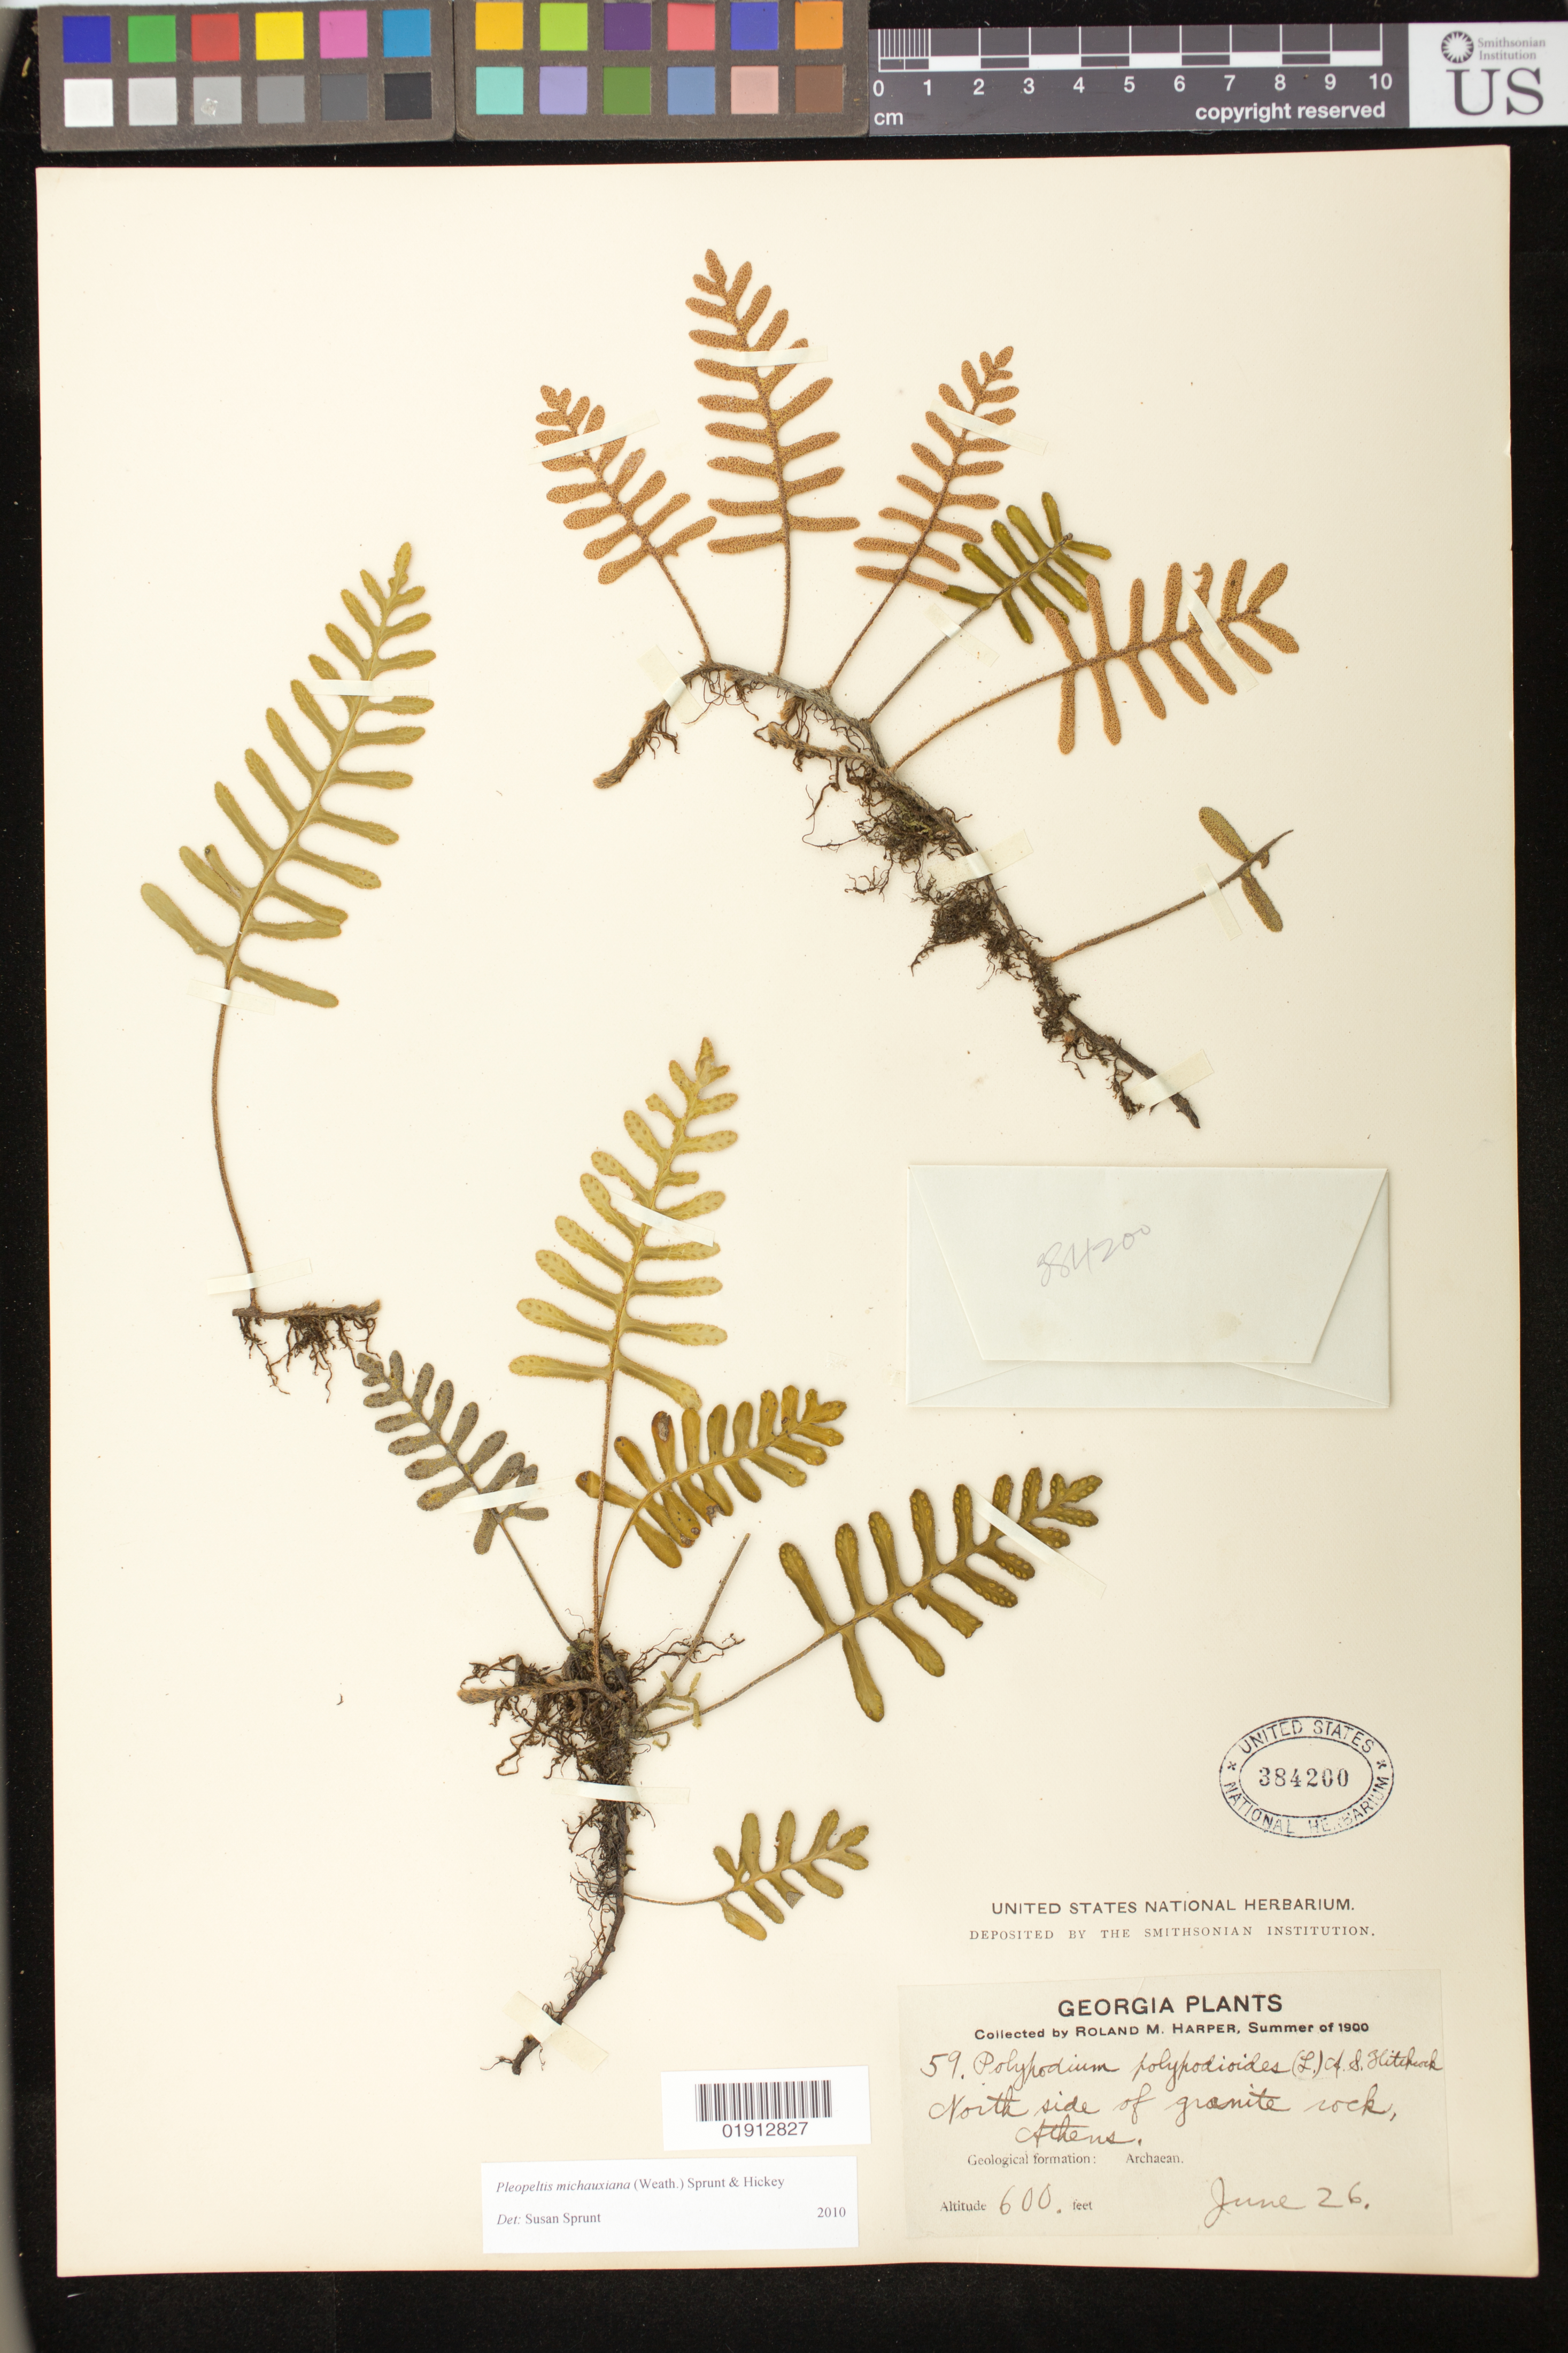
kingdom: Plantae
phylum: Tracheophyta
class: Polypodiopsida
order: Polypodiales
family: Polypodiaceae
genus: Pleopeltis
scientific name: Pleopeltis michauxiana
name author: (Weath.) Hickey & Sprunt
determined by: Sprunt, S. V.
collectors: R. M. Harper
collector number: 59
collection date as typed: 26 Jun 1900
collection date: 1900-06-26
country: United States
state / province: Georgia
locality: Athens.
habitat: North side of granite rock. Archaean geological formation.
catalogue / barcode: US 384200